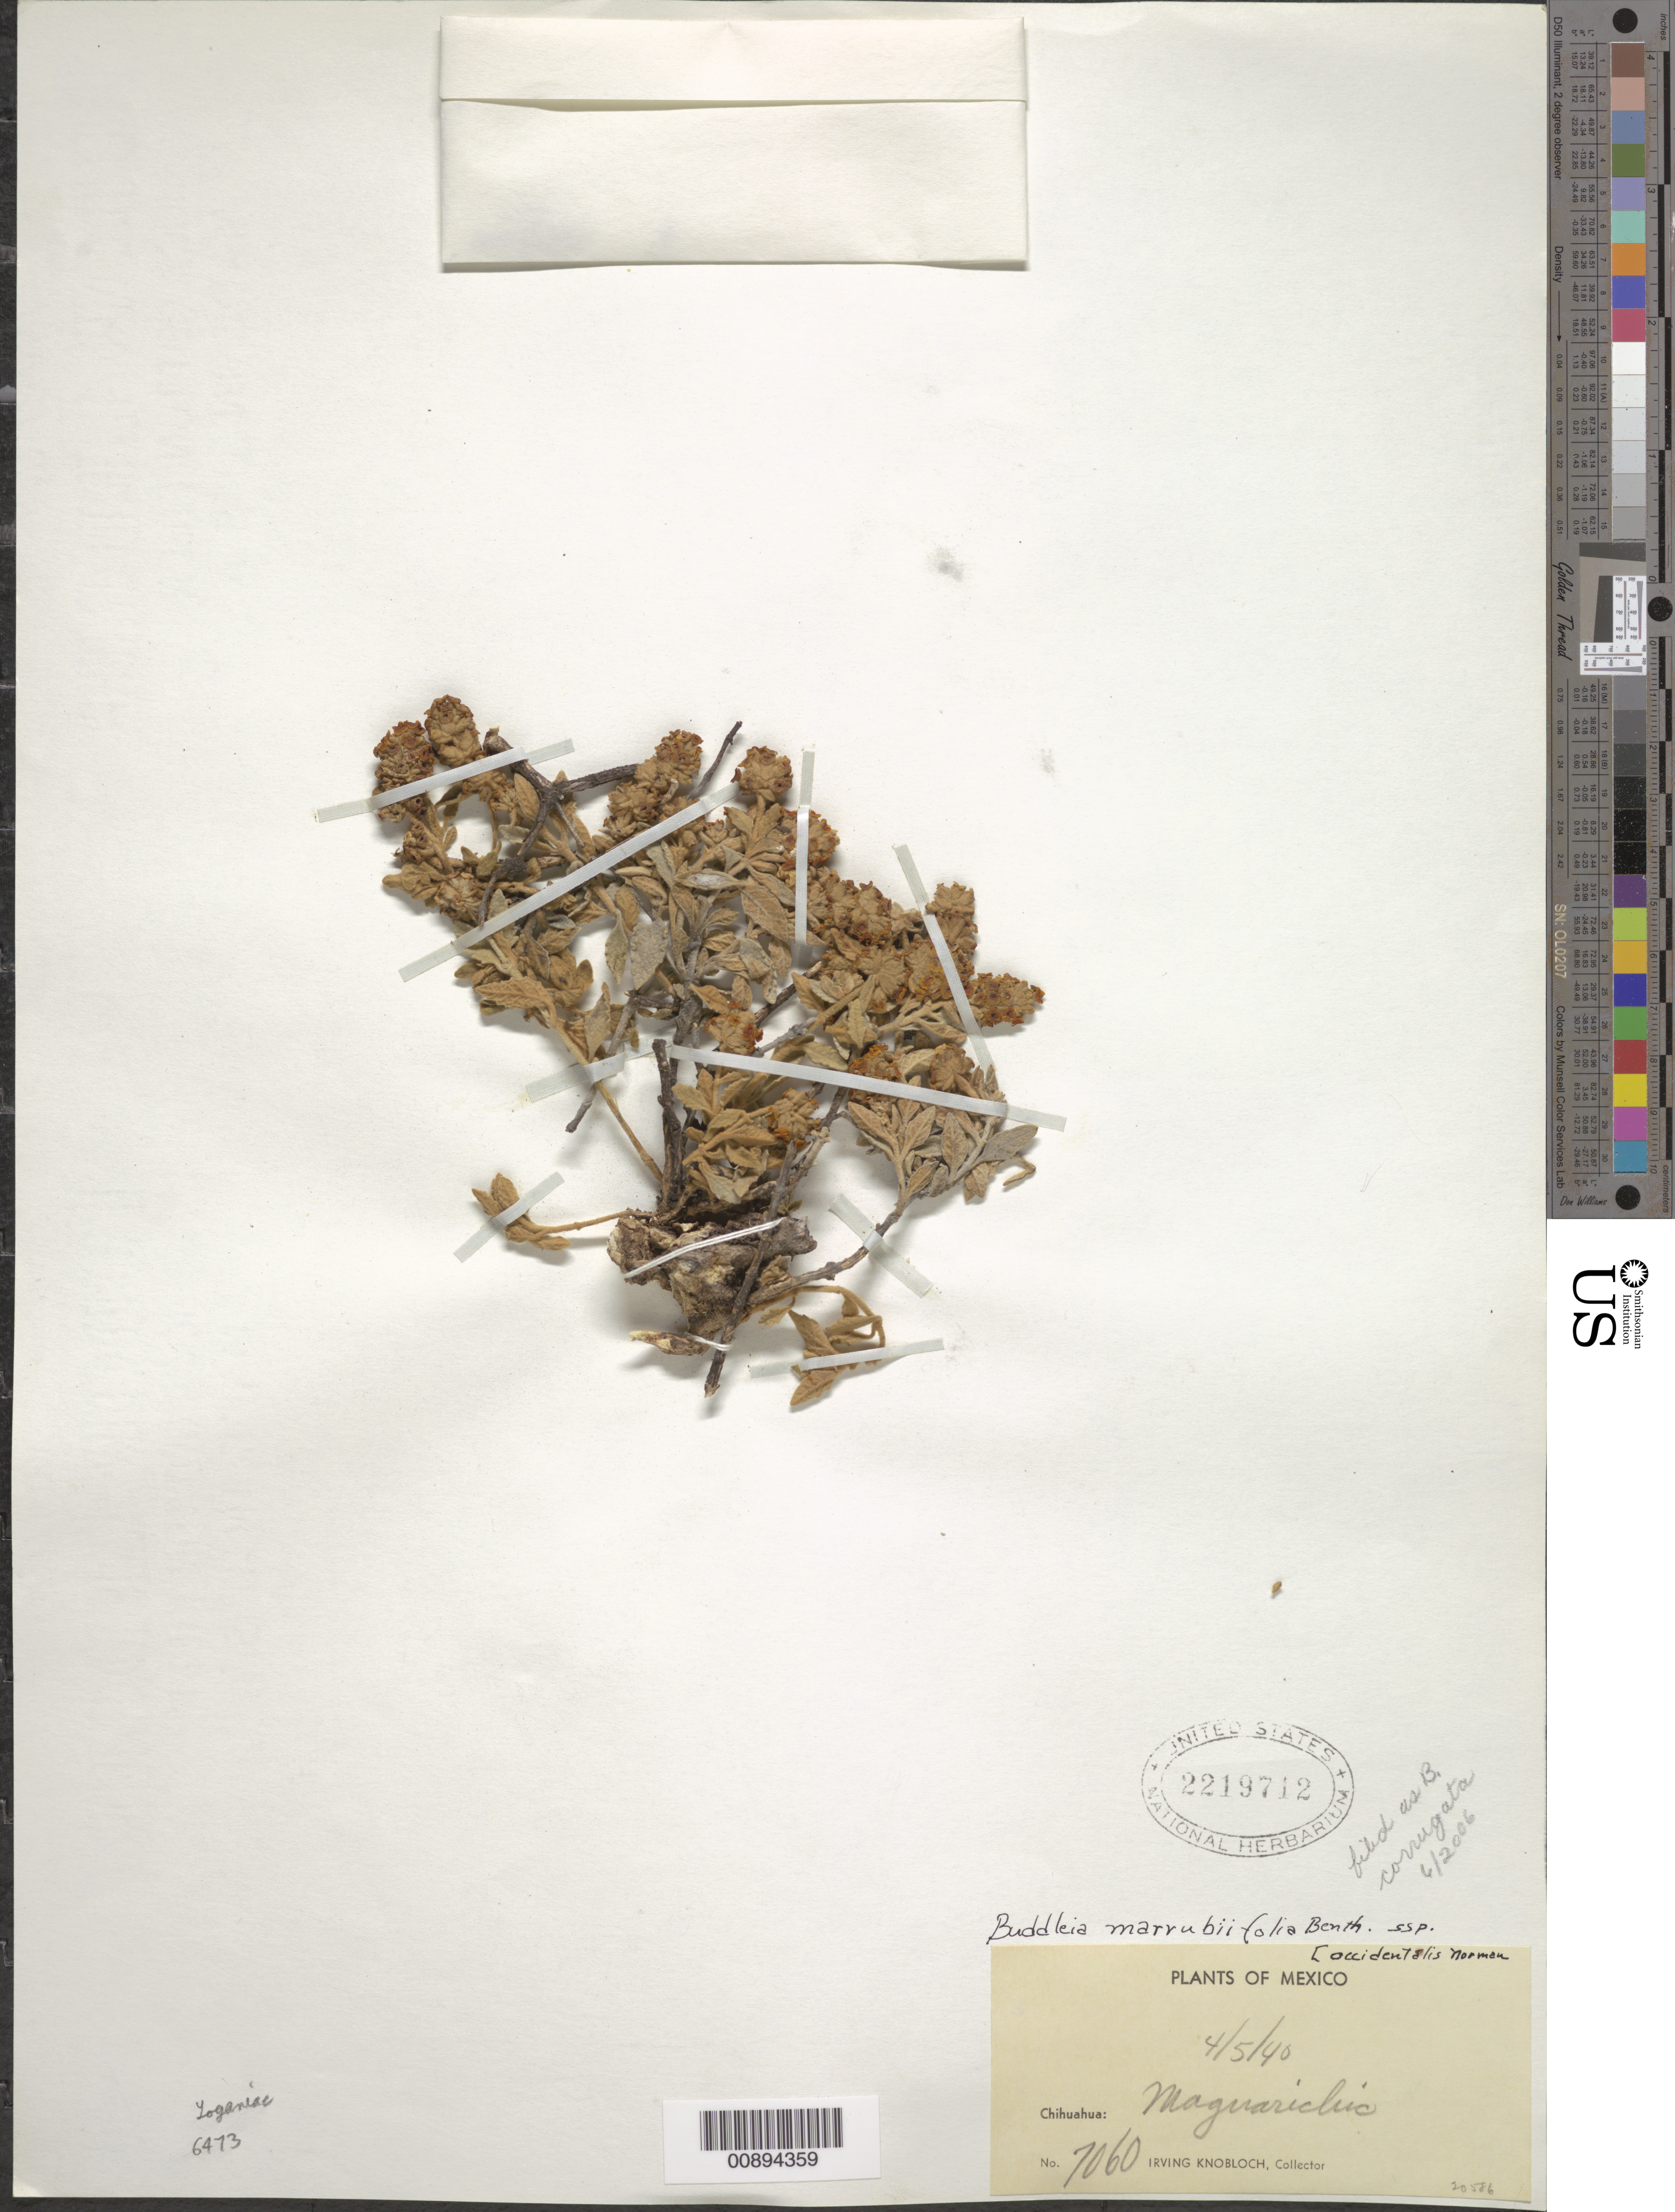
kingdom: Plantae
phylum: Tracheophyta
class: Magnoliopsida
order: Lamiales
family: Scrophulariaceae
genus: Buddleja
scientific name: Buddleja corrugata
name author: M.E. Jones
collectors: I. W. Knobloch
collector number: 7060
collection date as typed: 05 Apr 1940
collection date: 1940-04-05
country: Mexico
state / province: Chihuahua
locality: Maguarichic, Chihuahua.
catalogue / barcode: US 2219712